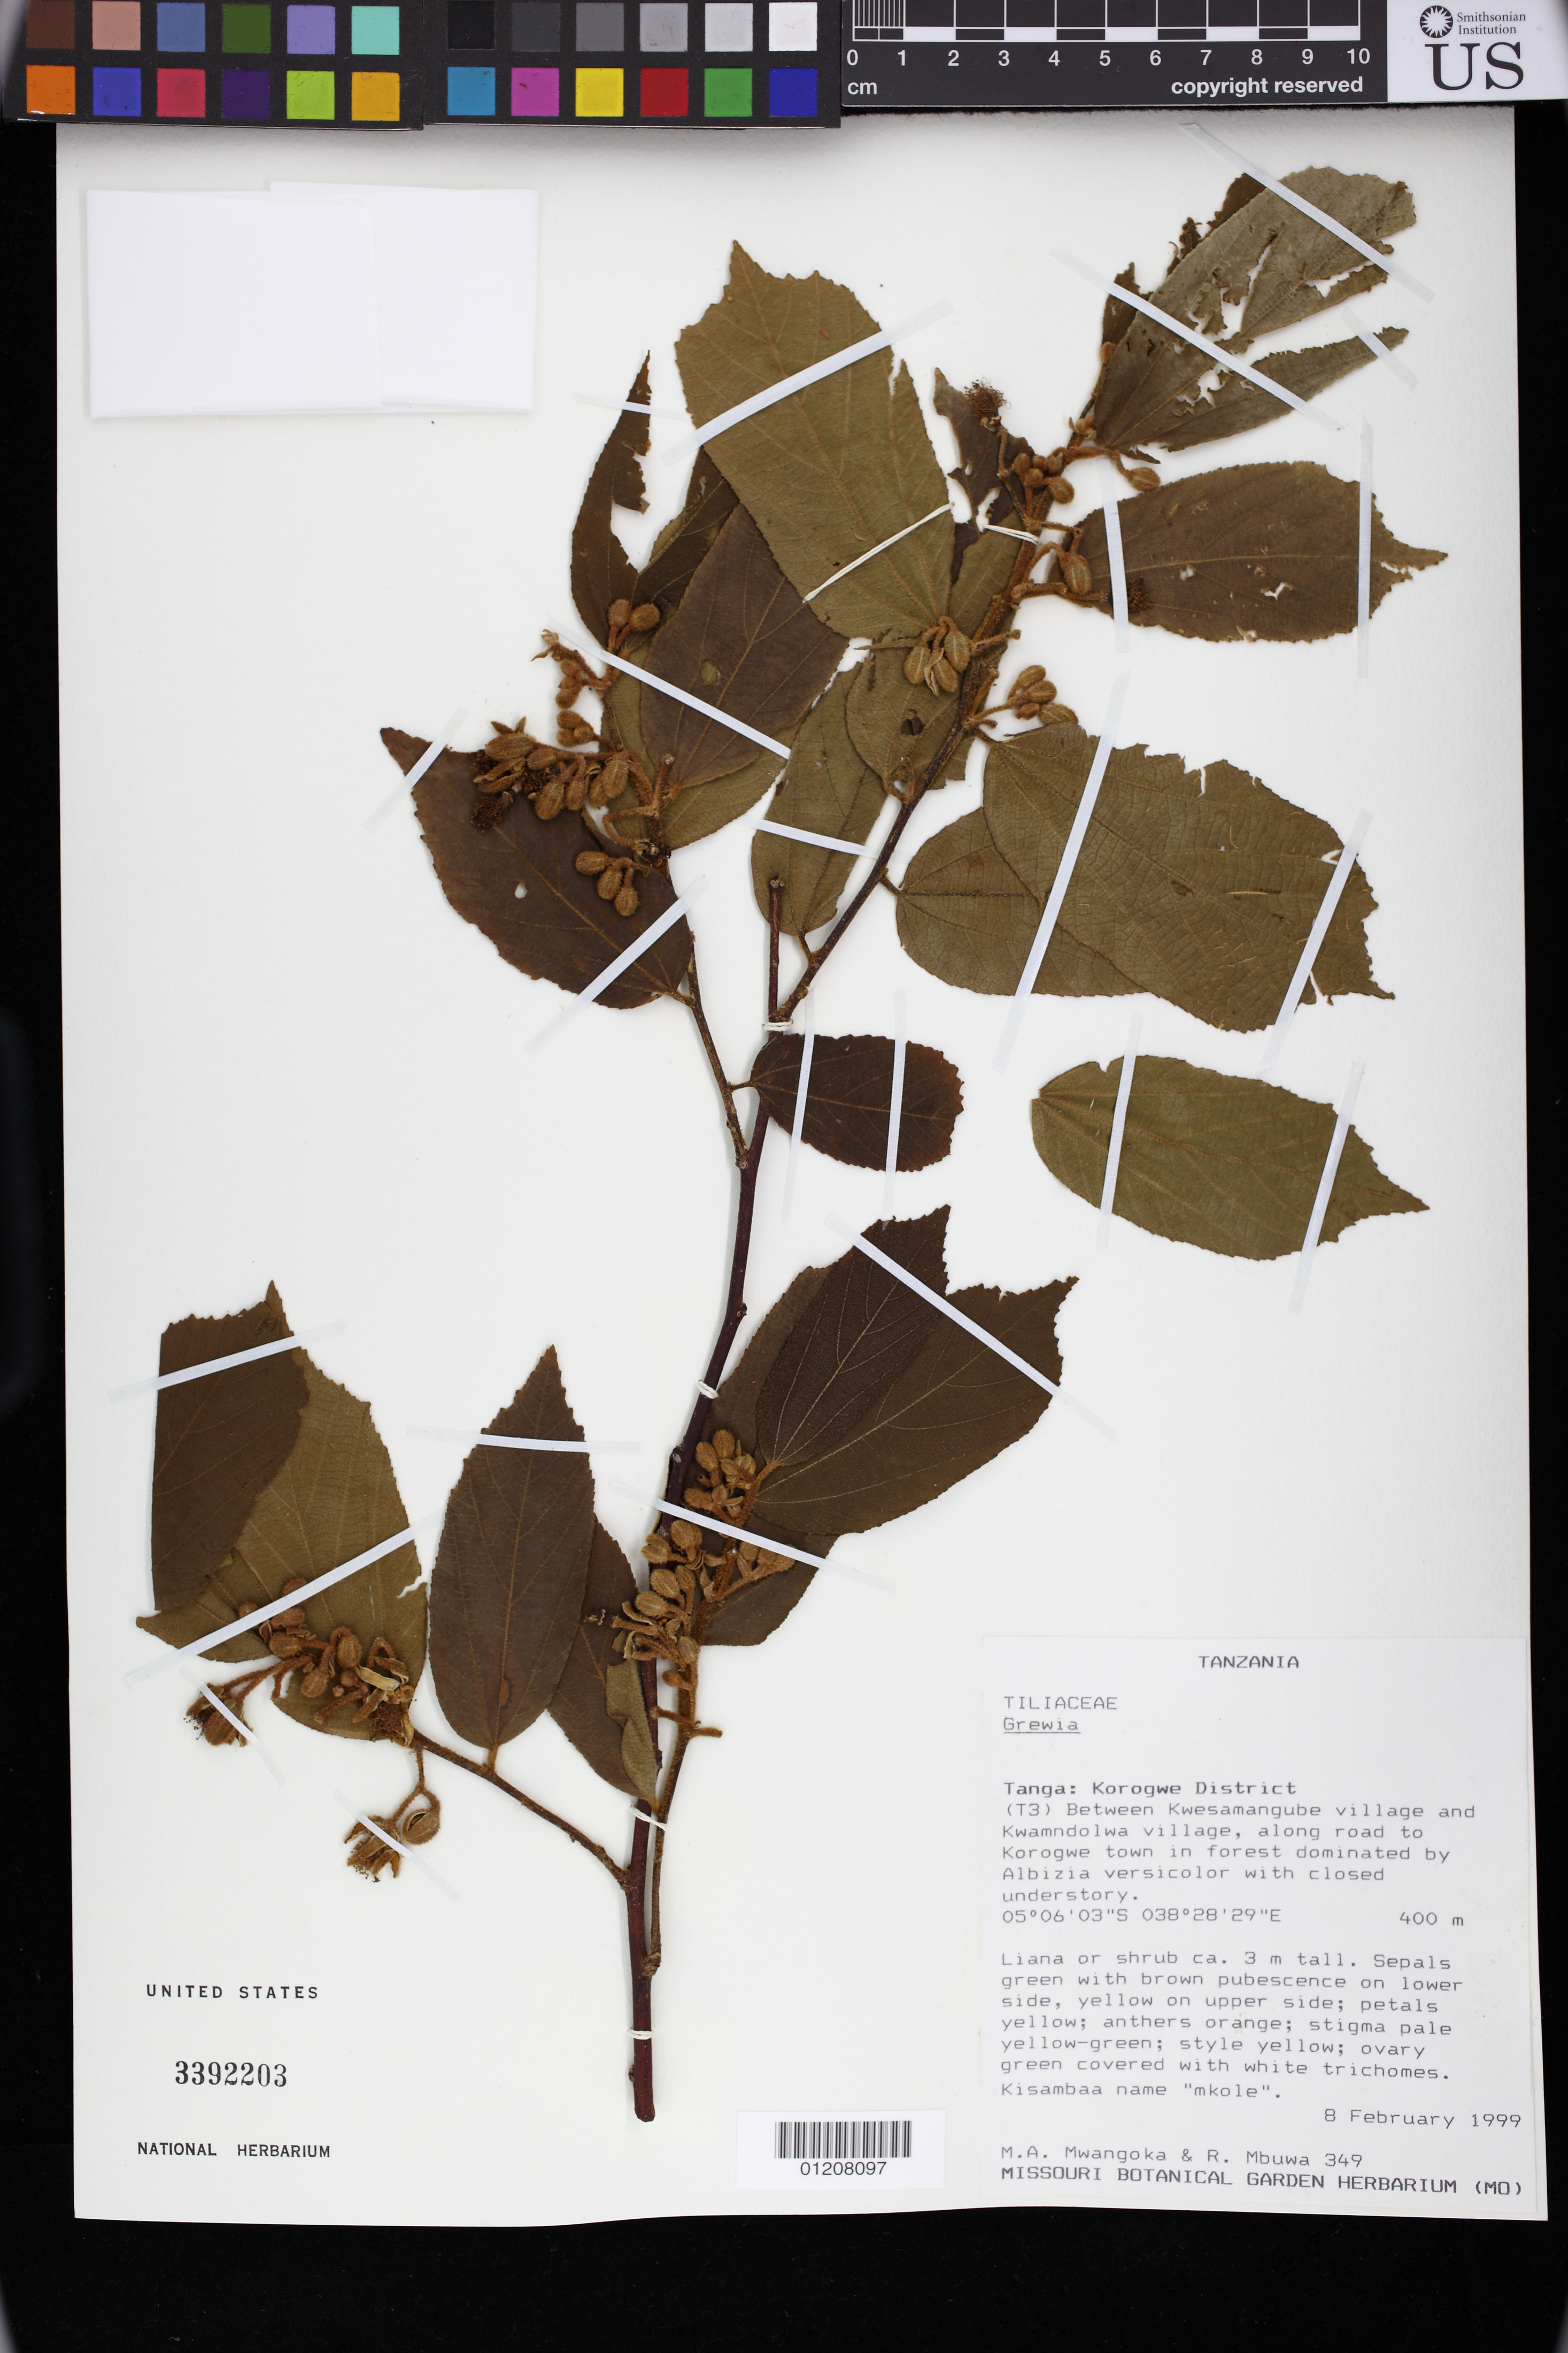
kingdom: Plantae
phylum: Tracheophyta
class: Magnoliopsida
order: Malvales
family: Malvaceae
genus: Grewia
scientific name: Grewia sp.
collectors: M. A. Mwangoka & R. Mbuwa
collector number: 349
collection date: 1999-02-08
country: Tanzania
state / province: Tanga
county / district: Korogwe District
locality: (T3) Between Kwesamangube village and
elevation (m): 400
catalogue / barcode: US 3392203